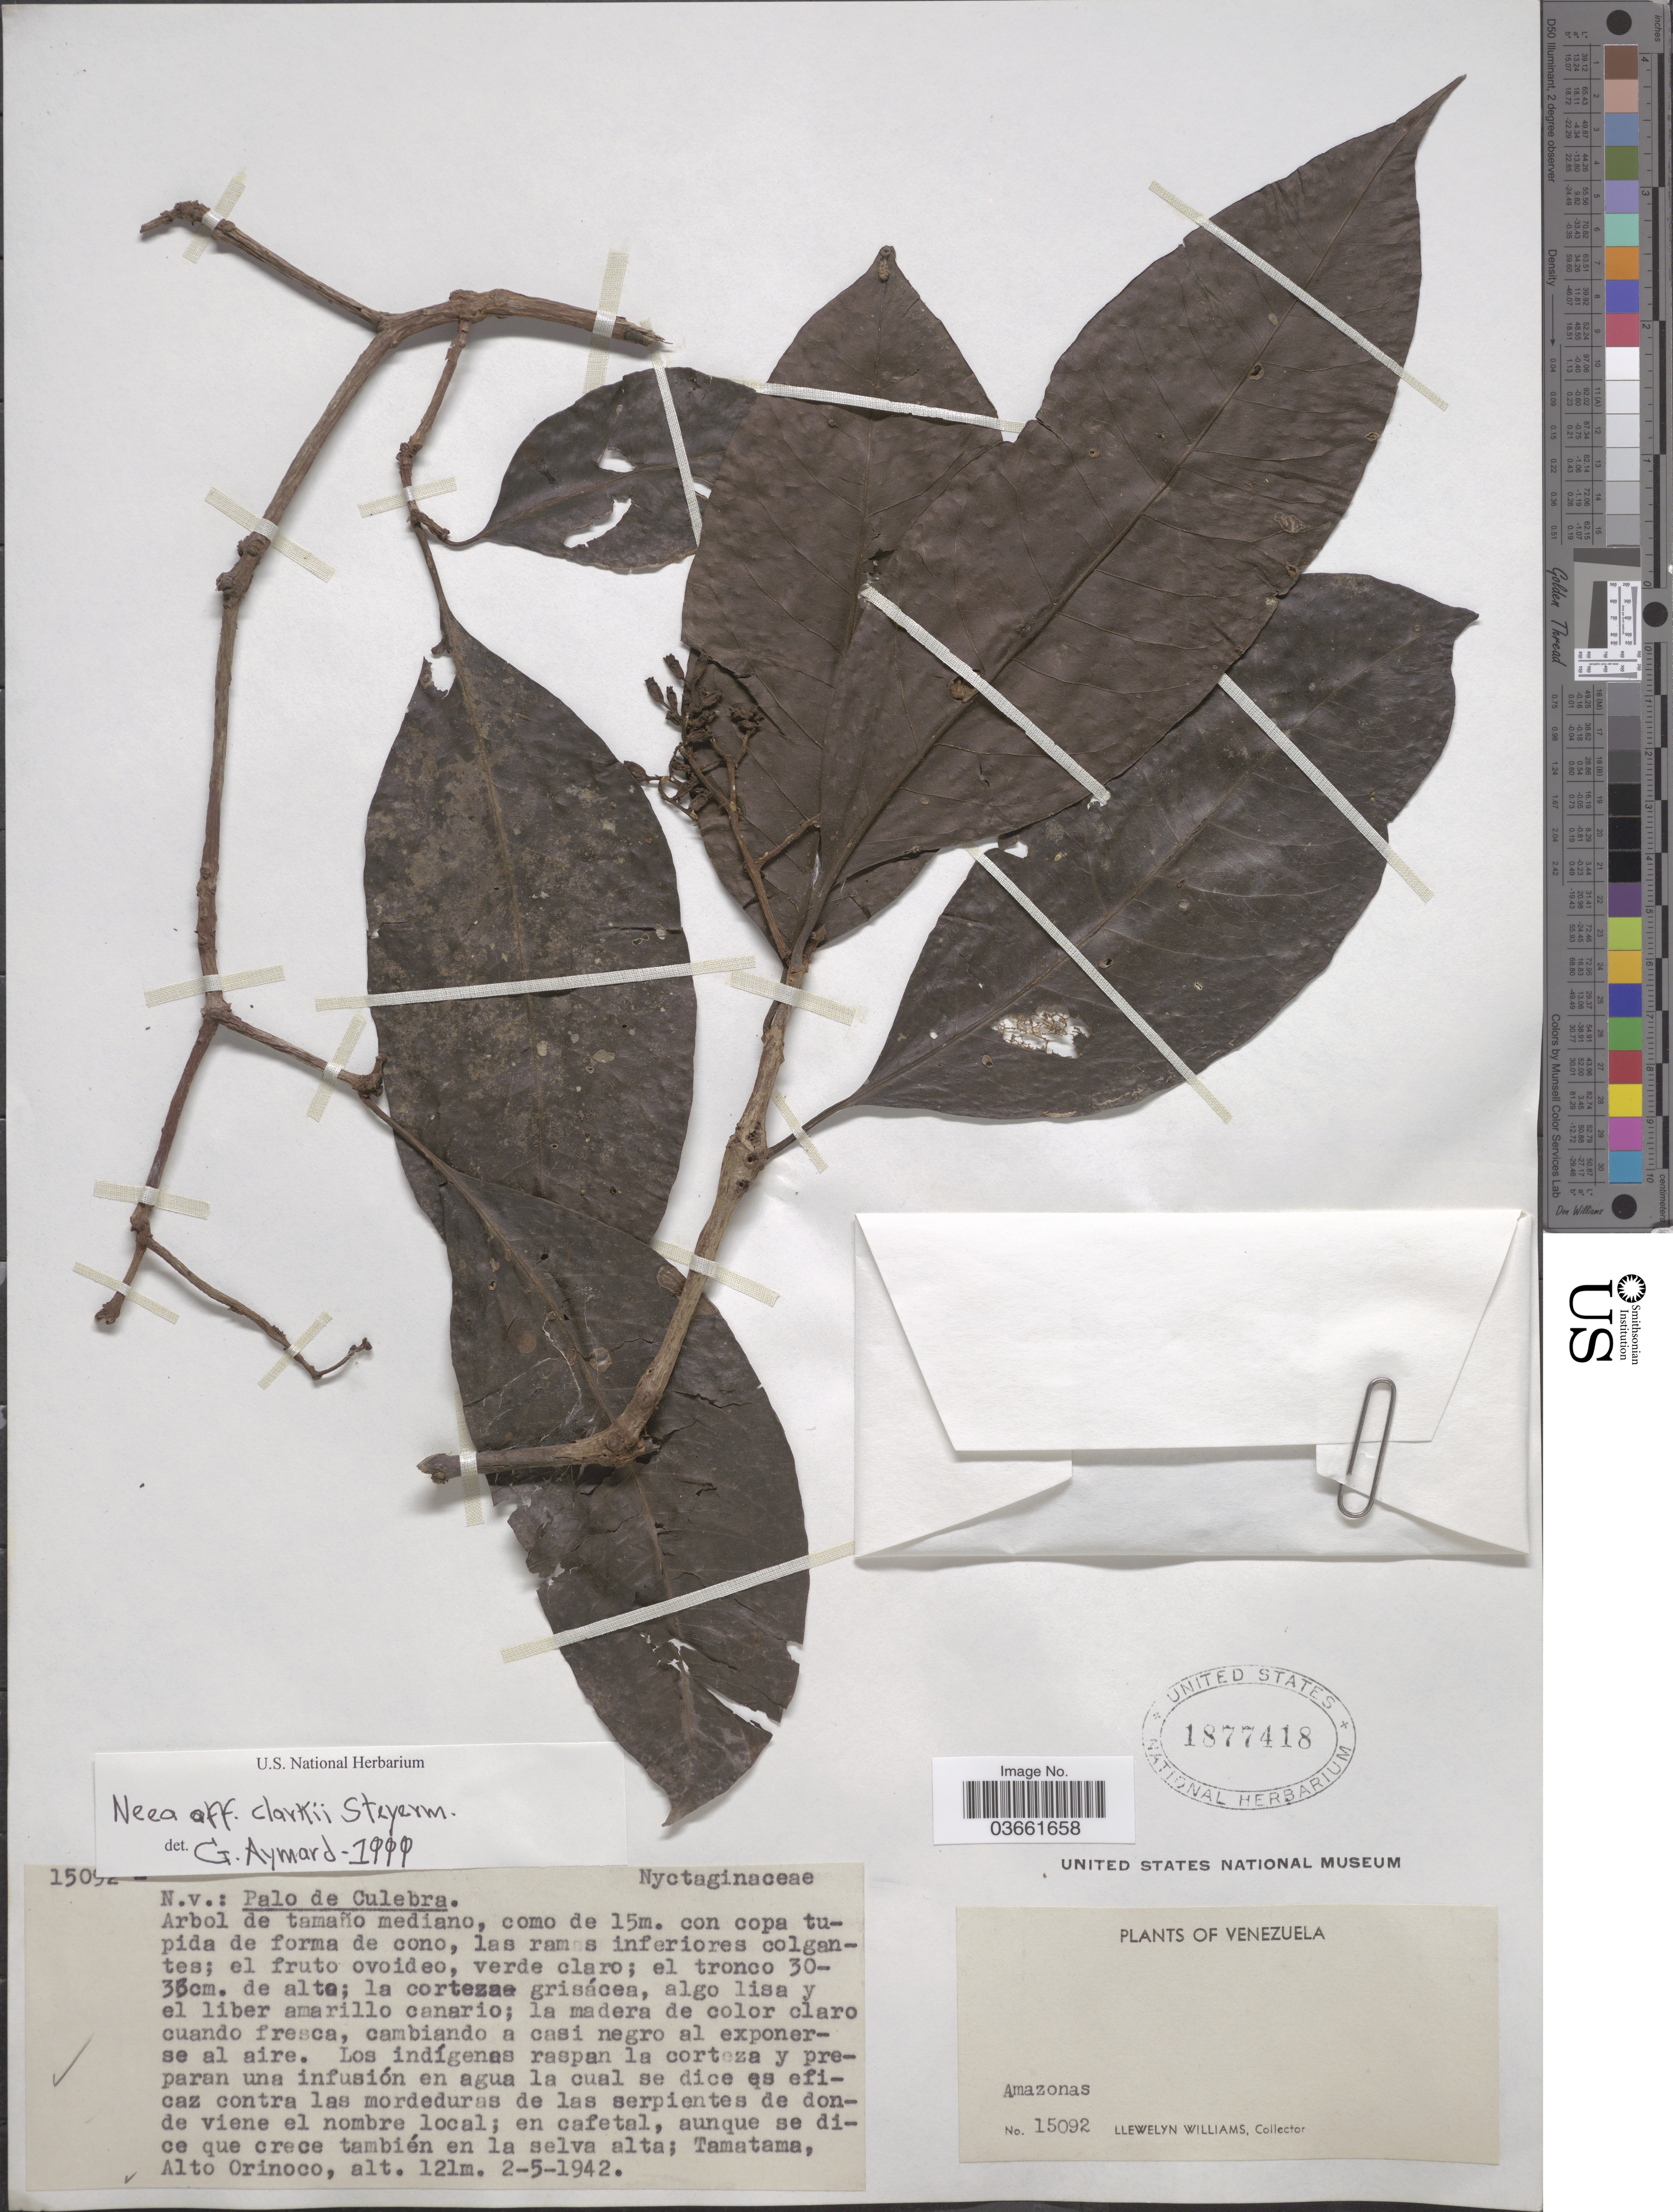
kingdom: Plantae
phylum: Tracheophyta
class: Magnoliopsida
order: Caryophyllales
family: Nyctaginaceae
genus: Neea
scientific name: Neea clarkii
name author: Steyerm.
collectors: Ll. Williams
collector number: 15092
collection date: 1942-05-02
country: Venezuela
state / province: Amazonas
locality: Tamatama, Alto Orinoco.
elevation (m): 121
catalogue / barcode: US 1877418